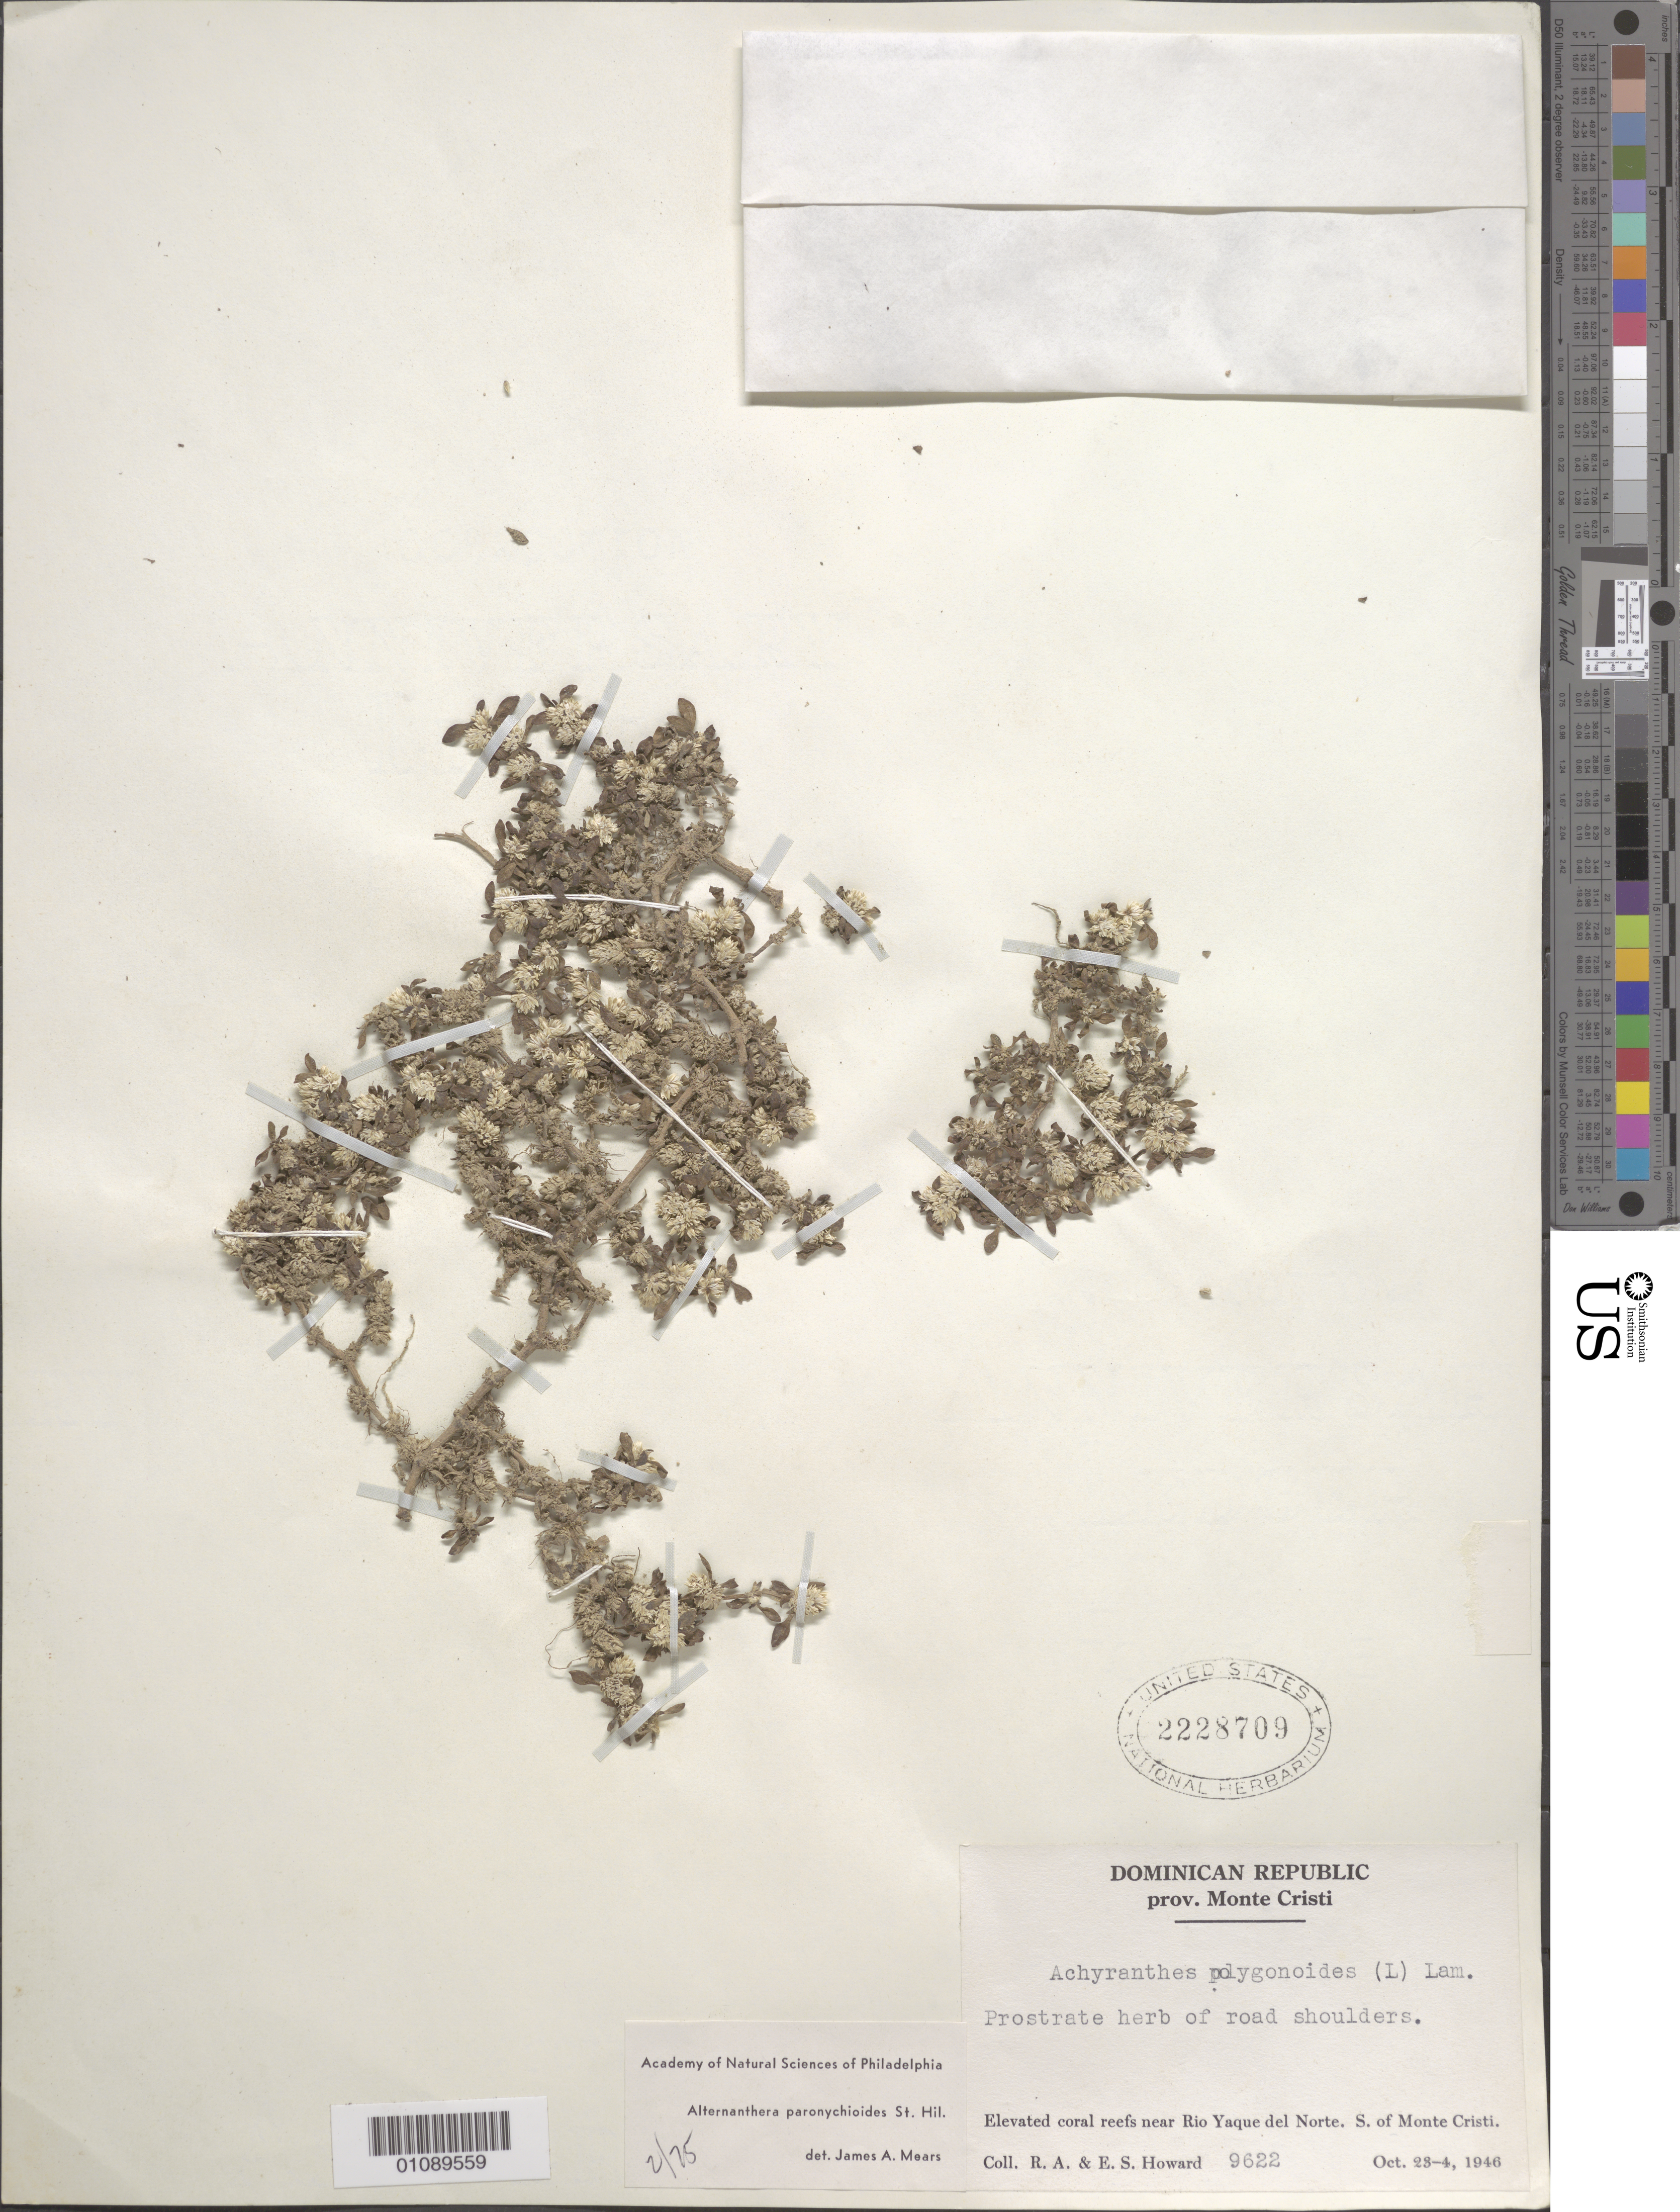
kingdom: Plantae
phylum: Tracheophyta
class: Magnoliopsida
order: Caryophyllales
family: Amaranthaceae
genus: Alternanthera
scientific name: Alternanthera paronychioides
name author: A. St.-Hil.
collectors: E. S. Howard & R. A. Howard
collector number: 9622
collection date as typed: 23 Oct 1946 to 24 Oct 1946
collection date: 1946-10-23/1946-10-24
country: Dominican Republic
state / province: Monte Cristi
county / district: Monción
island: Hispaniola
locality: Prov. Monte Cristi, Elevated coral reefs near Rio Yaqye del Norte, S of Monte Criste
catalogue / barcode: US 2228709